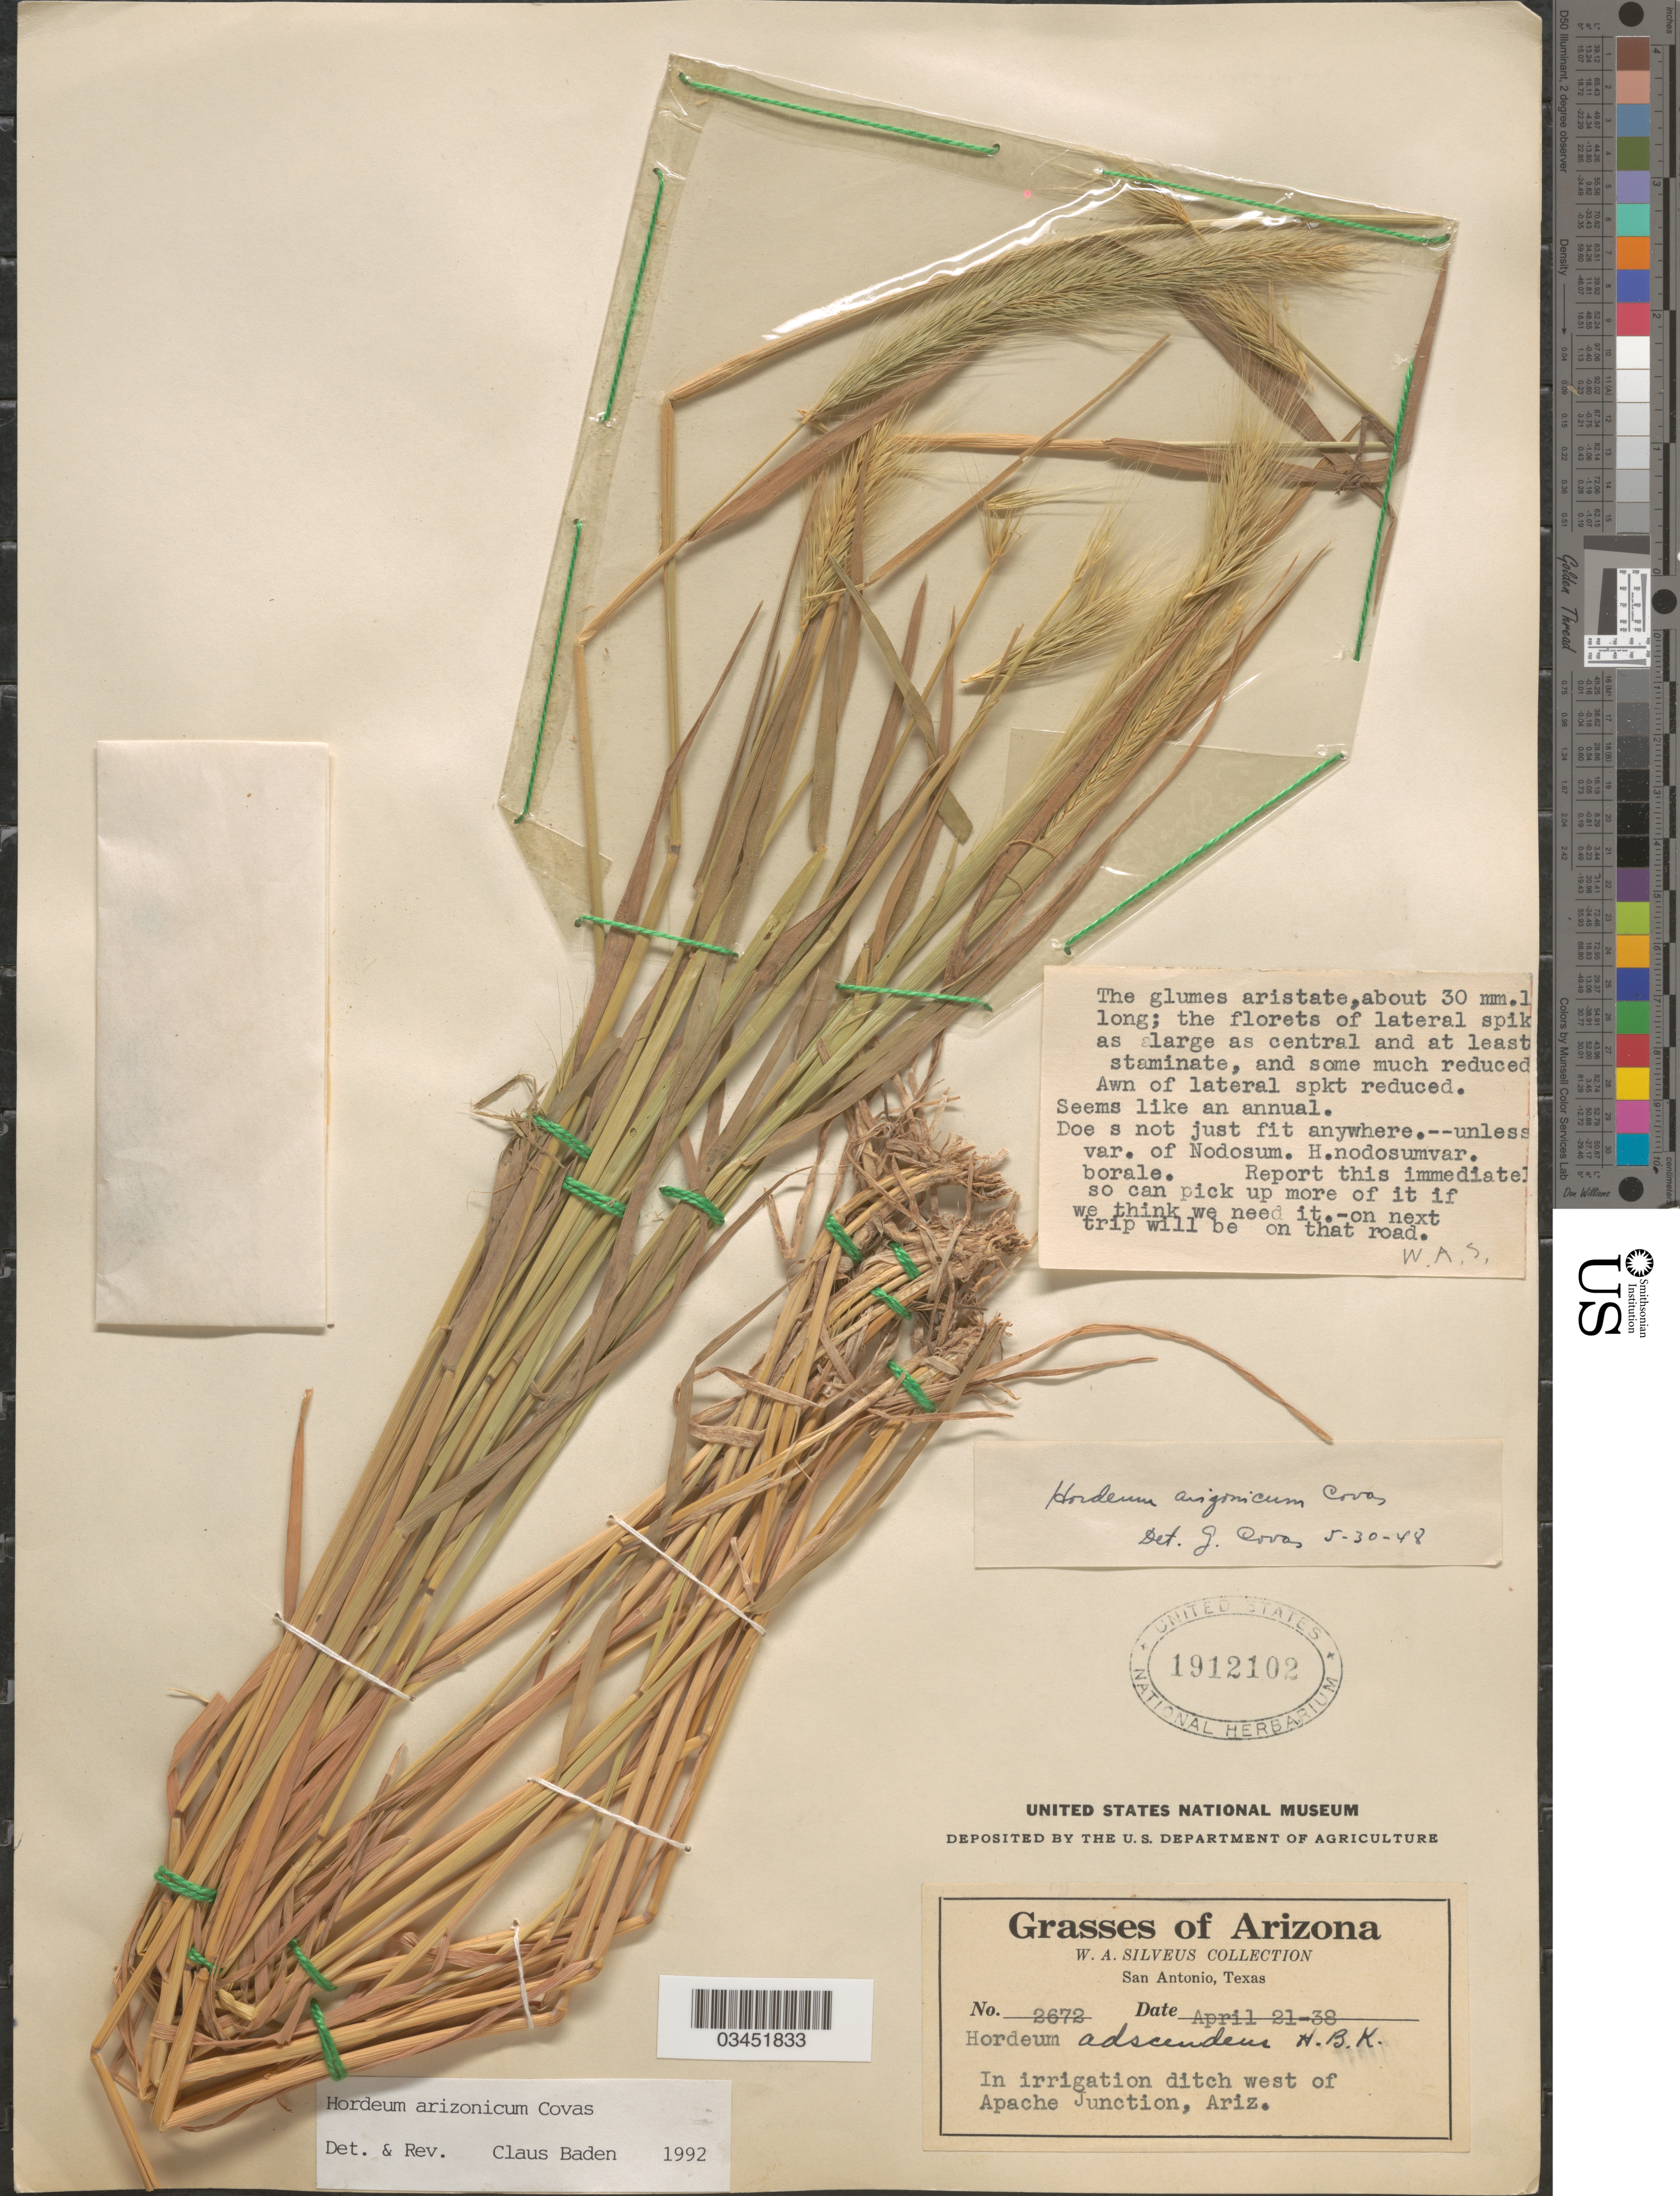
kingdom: Plantae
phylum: Tracheophyta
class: Liliopsida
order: Poales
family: Poaceae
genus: Hordeum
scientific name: Hordeum arizonicum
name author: Covas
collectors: W. Silveus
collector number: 2672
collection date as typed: Transcribed d/m/y: 21/4/38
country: United States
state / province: Arizona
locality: In irrigation ditch west of Apache Junction.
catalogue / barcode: US 1912102